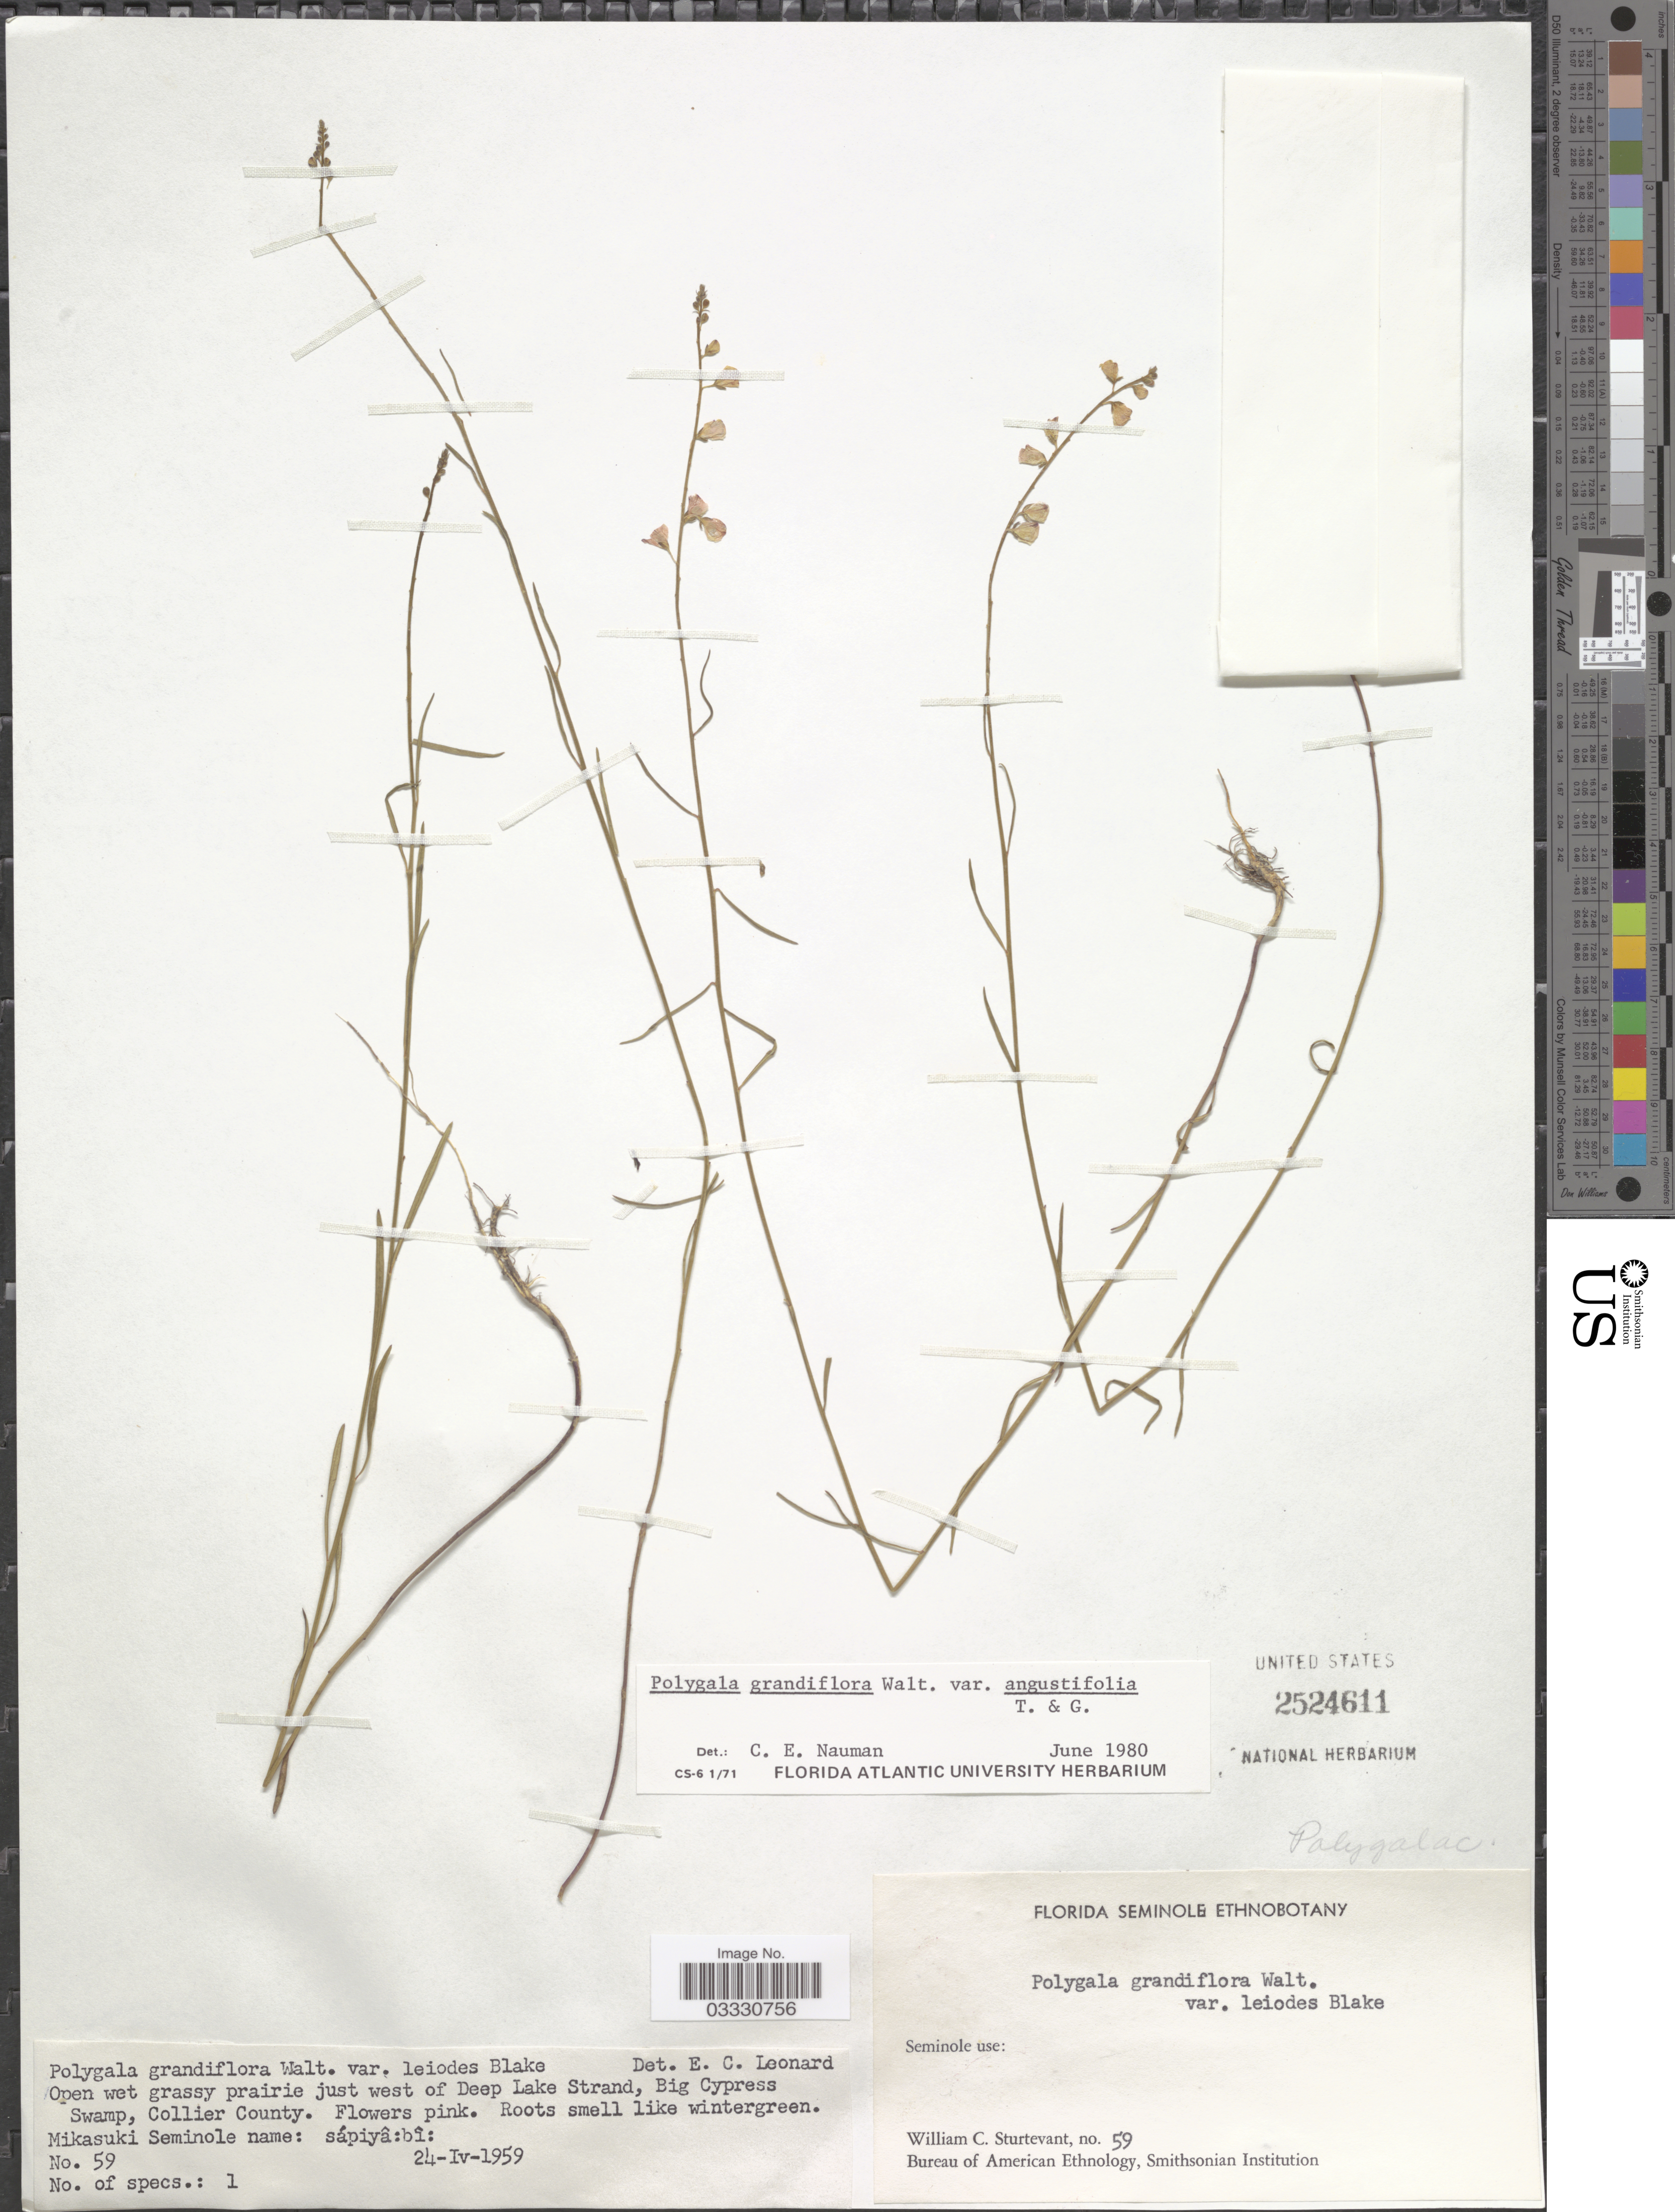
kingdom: Plantae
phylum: Tracheophyta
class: Magnoliopsida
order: Fabales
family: Polygalaceae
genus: Asemeia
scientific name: Asemeia grandiflora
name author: (Walter) Small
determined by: Strong, Mark T., (BOT), Smithsonian Institution - National Museum of Natural History (UNITED STATES)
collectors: W. Sturtevant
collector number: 59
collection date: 1959-04-24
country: United States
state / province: Florida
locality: Just west of Deep Lake Strand, Big Cypress Swamp, Collier County.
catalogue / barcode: US 2524611